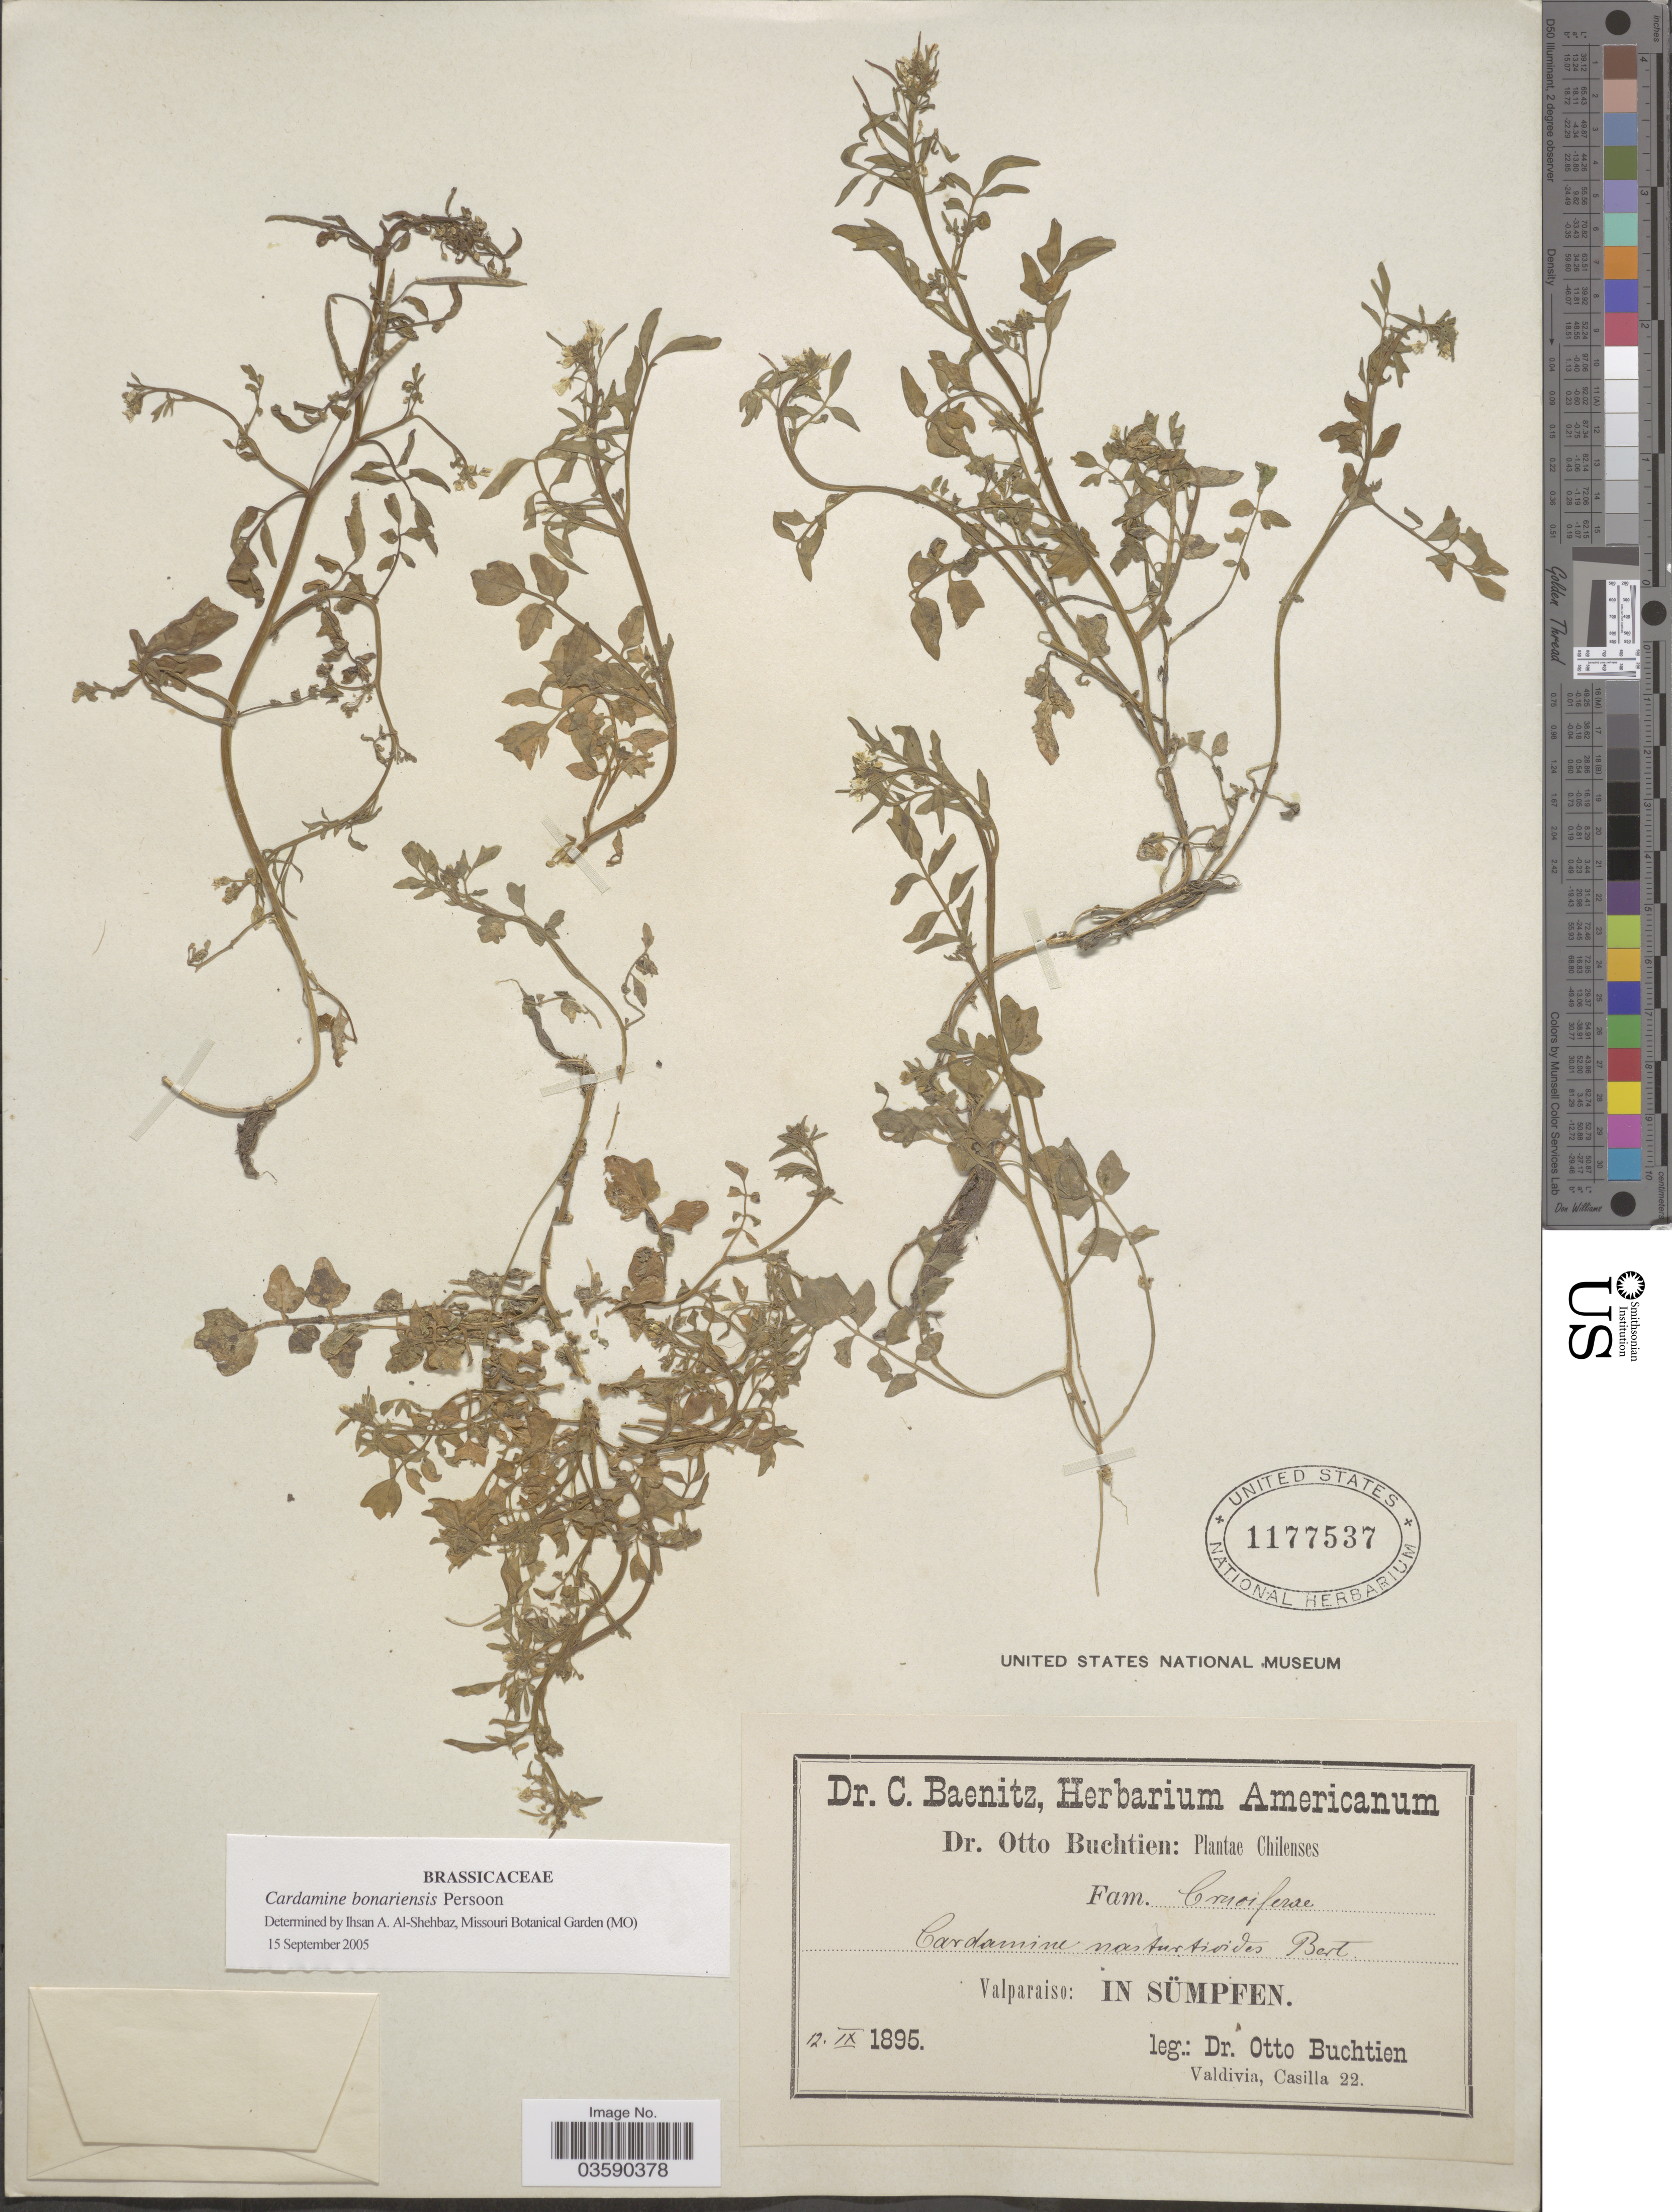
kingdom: Plantae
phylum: Tracheophyta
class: Magnoliopsida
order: Brassicales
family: Brassicaceae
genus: Cardamine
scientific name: Cardamine bonariensis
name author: Pers.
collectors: O. Buchtien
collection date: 1895-09-12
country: Chile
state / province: Valparaíso (V)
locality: In Sümpfen.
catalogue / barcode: US 1177537